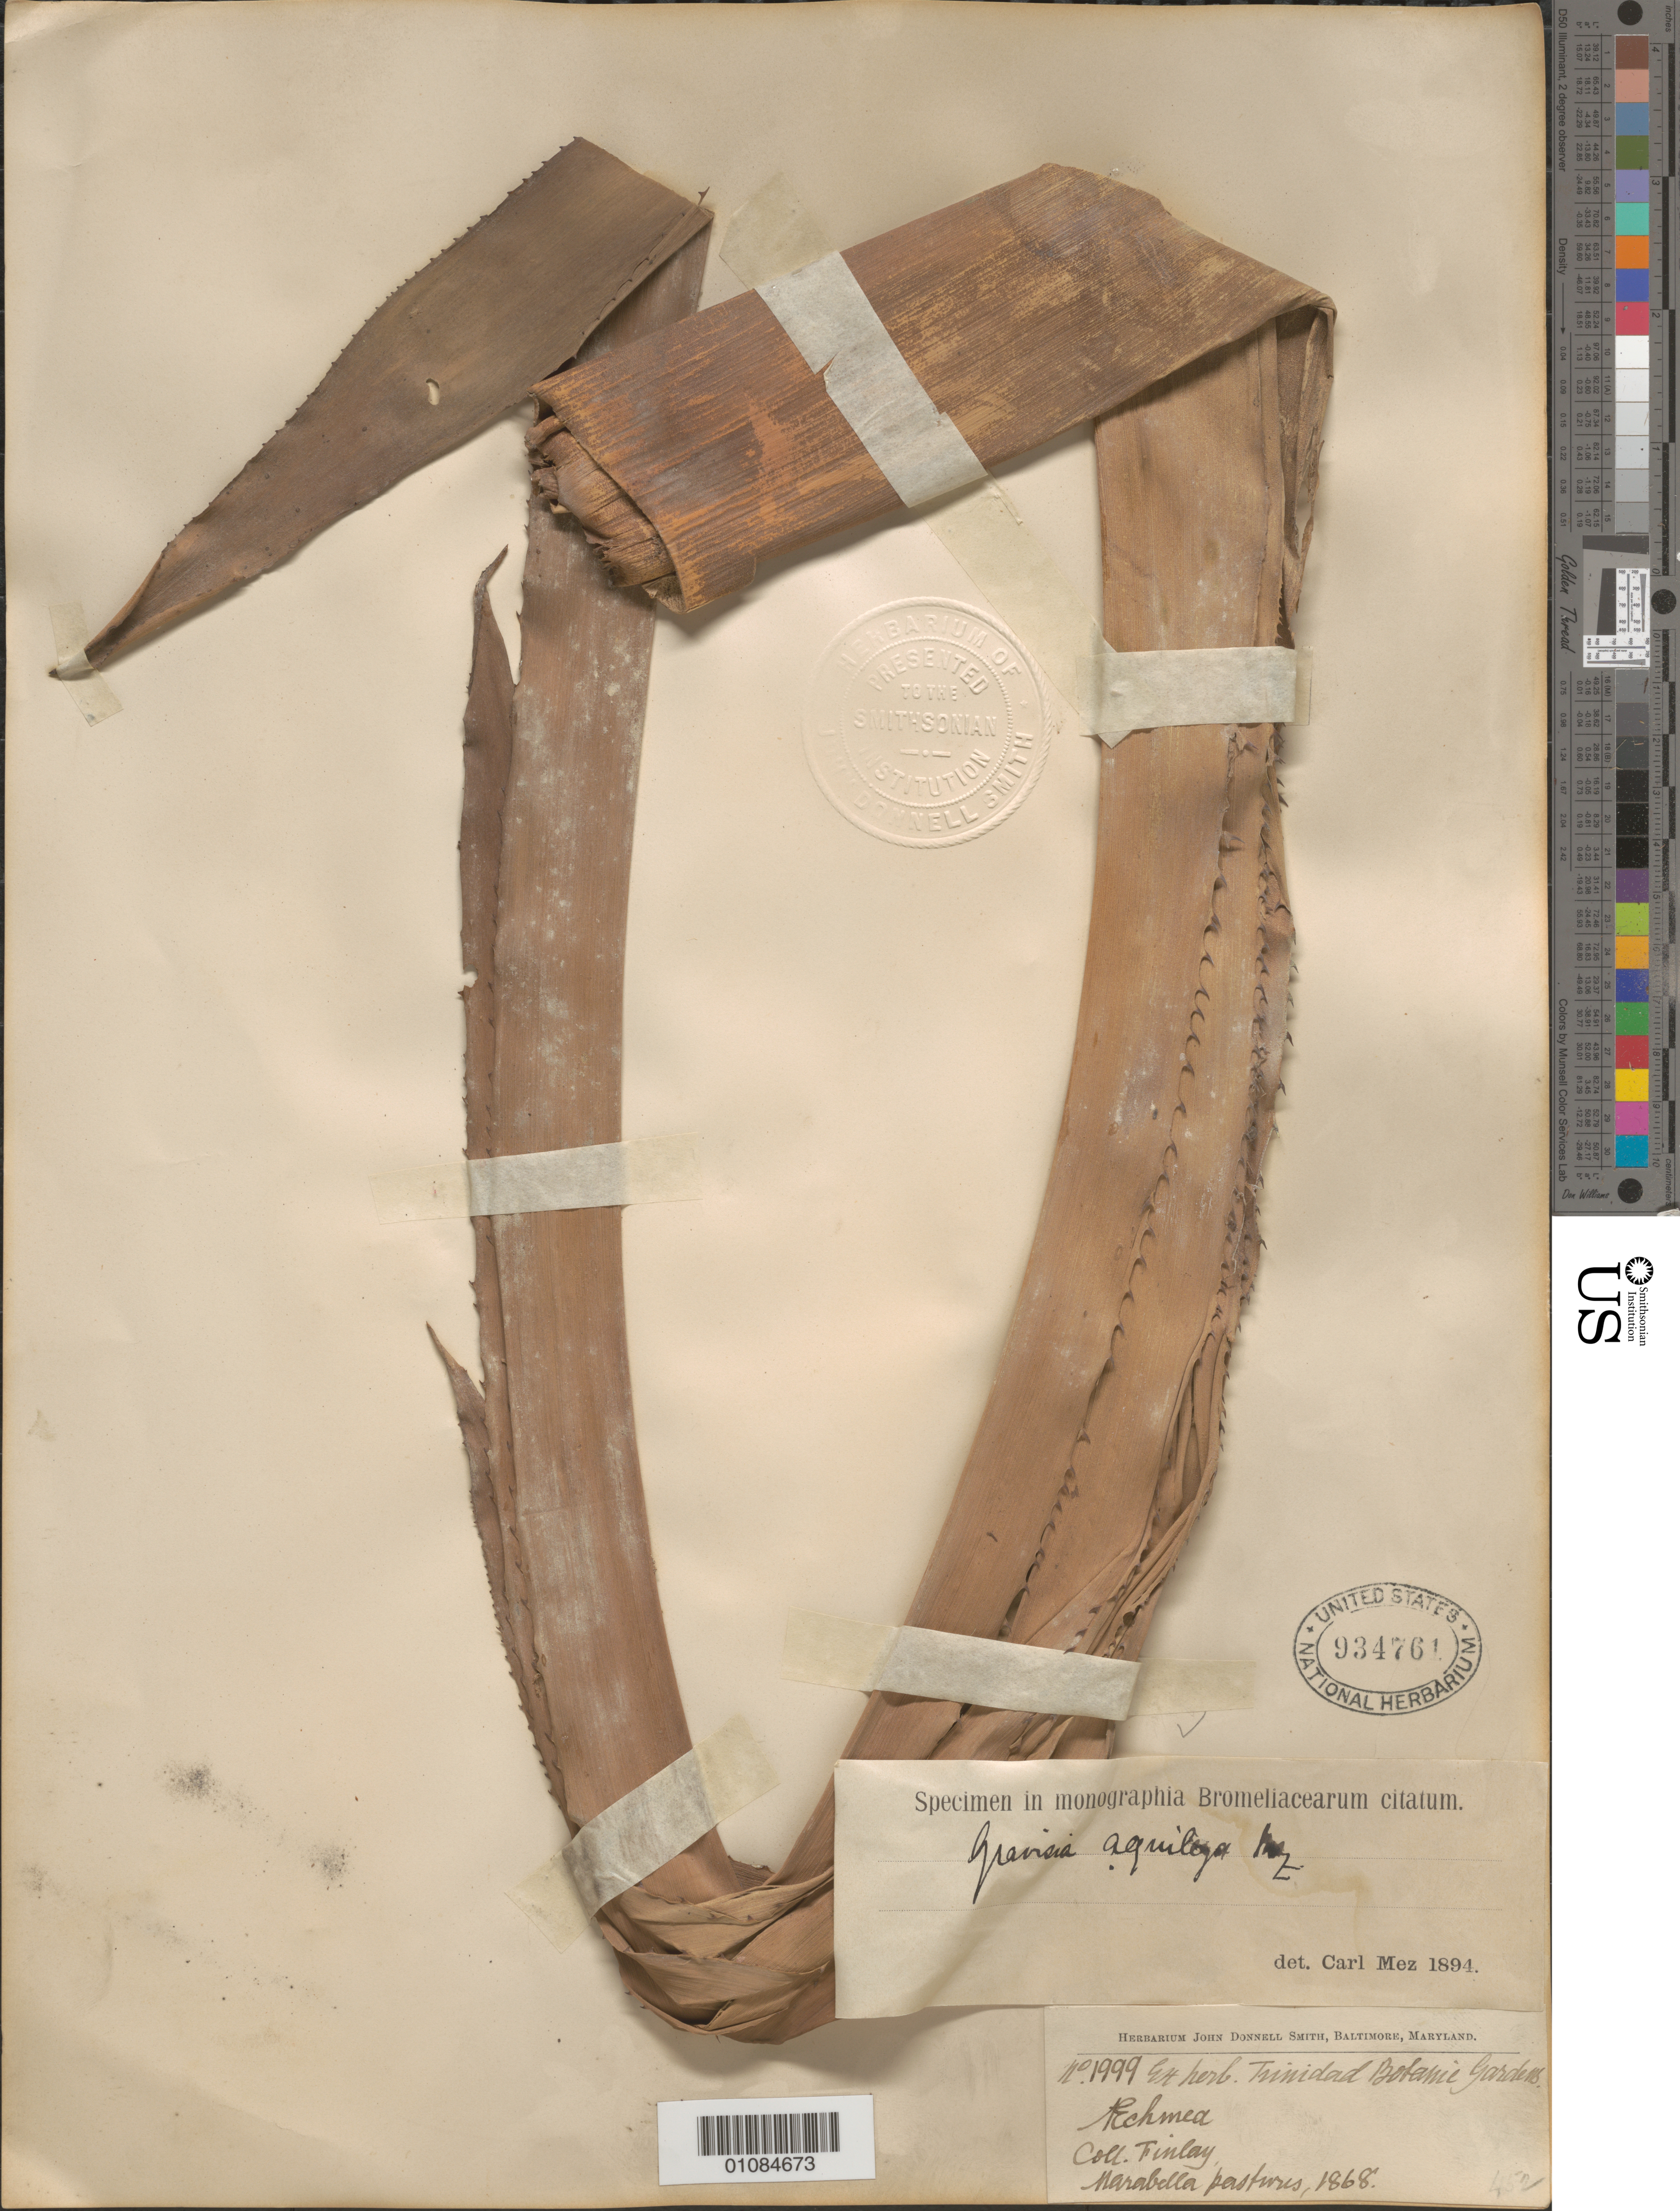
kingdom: Plantae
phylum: Tracheophyta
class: Liliopsida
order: Poales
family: Bromeliaceae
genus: Aechmea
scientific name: Aechmea aquilega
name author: (Salisb.) Griseb.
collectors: -. Finlay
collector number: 1999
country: Trinidad and Tobago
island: Trinidad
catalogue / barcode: US 934761